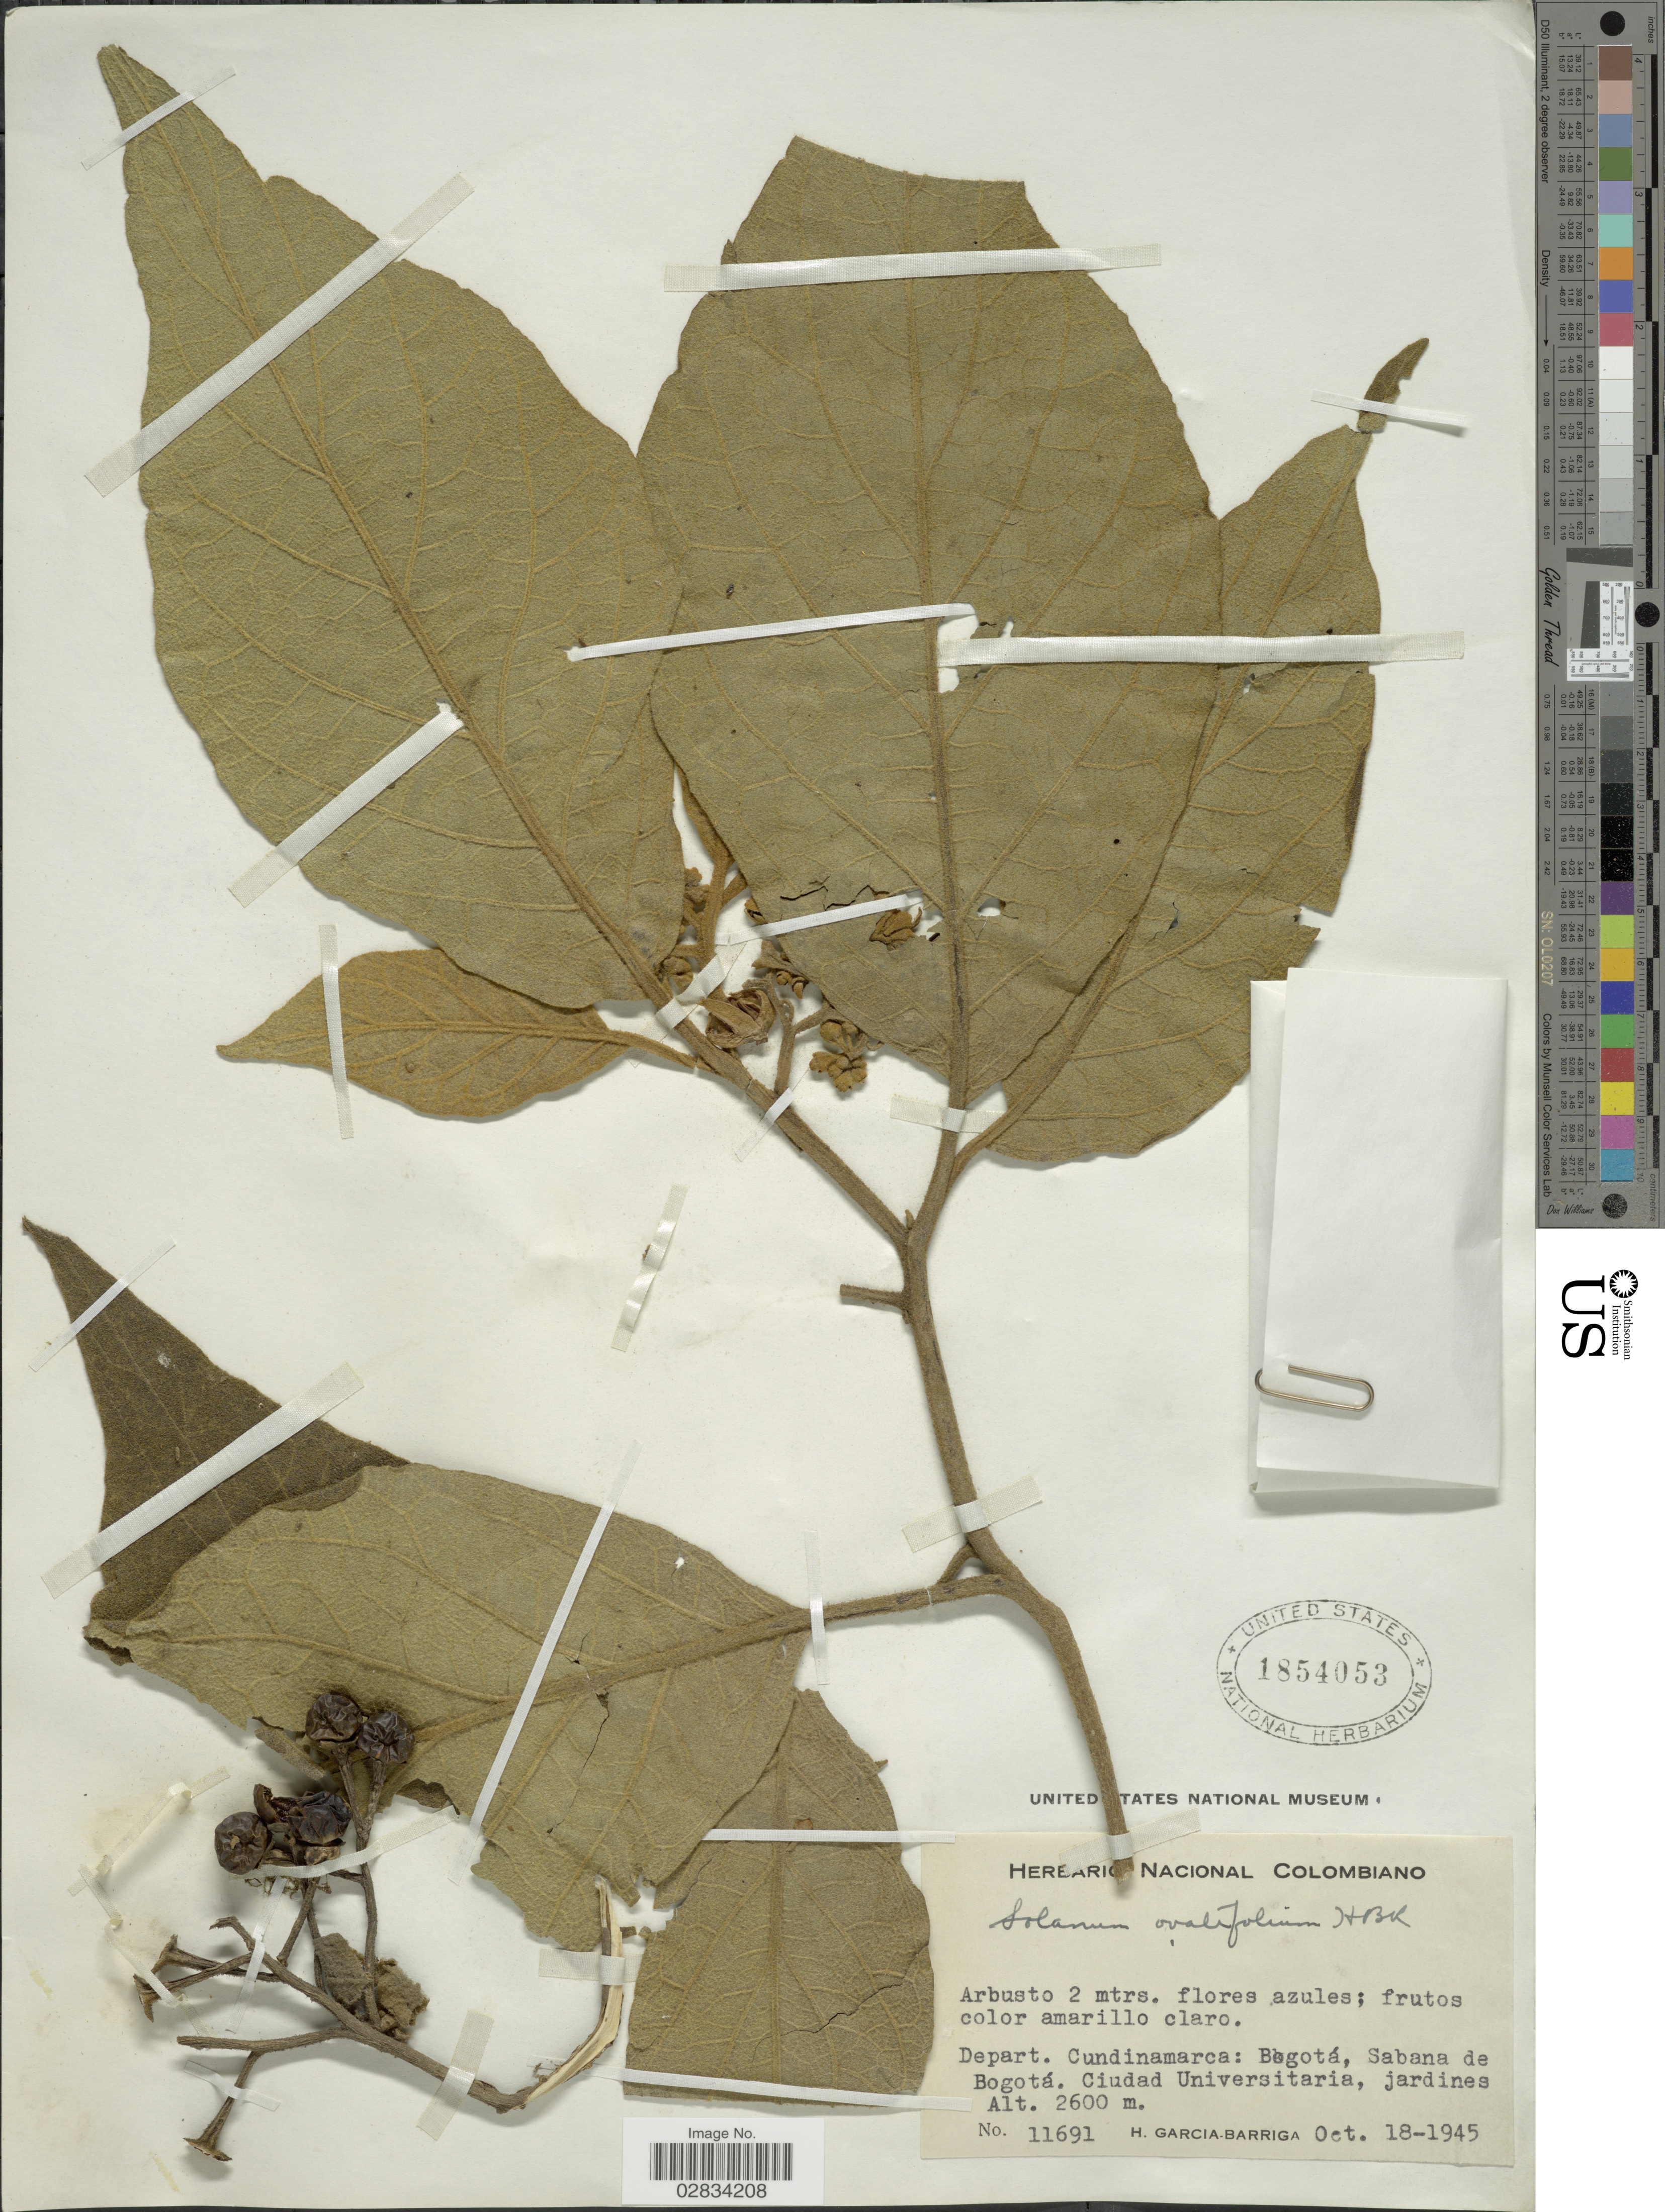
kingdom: Plantae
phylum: Tracheophyta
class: Magnoliopsida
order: Solanales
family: Solanaceae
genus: Solanum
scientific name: Solanum ovalifolium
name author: Dunal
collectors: H. García Barriga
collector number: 11691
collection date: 1945-10-18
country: Colombia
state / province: Cundinamarca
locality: Depart. Cundinamarca, Bogotá, Sabana de Bogotá, Ciudad Universitaria, jardines.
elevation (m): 2600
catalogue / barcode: US 1854053